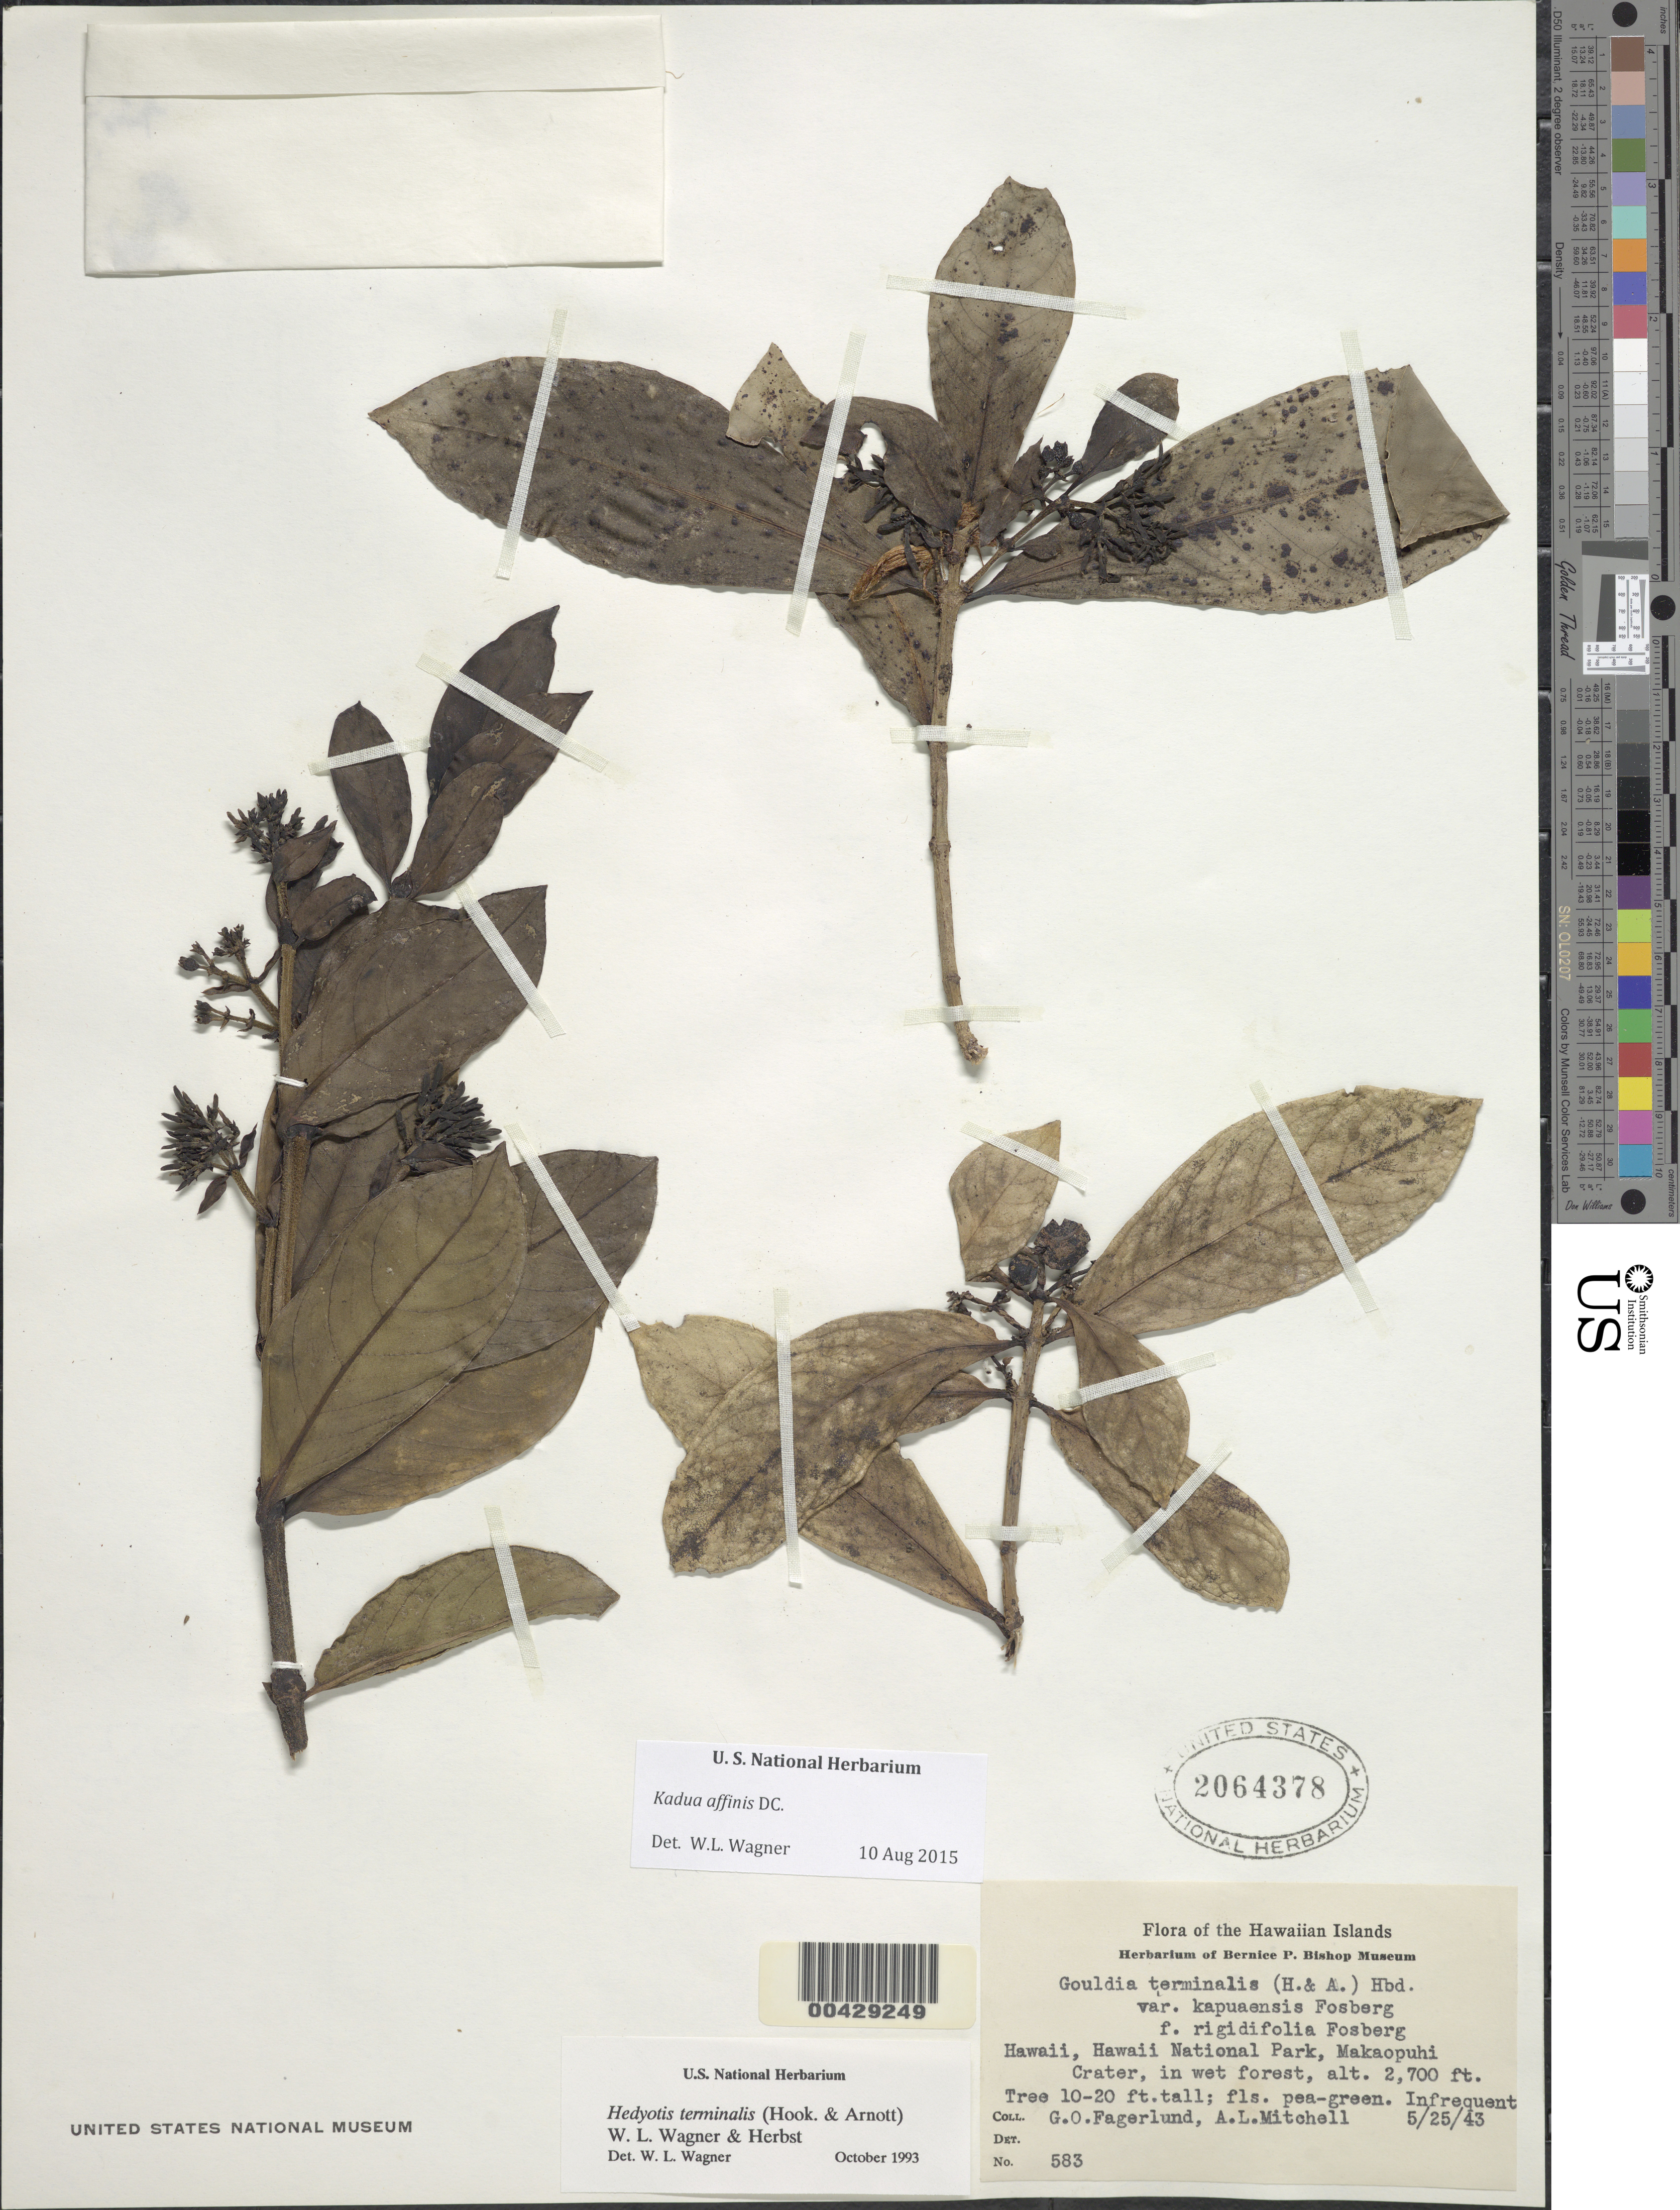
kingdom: Plantae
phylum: Tracheophyta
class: Magnoliopsida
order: Gentianales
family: Rubiaceae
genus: Kadua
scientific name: Kadua affinis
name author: DC.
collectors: G. Fagerlund & A. Mitchell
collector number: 583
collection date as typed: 25 May 1943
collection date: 1943-05-25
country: United States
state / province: Hawaii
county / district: Hawaii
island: Hawaii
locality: Hawaii National Park, Makaopuhi Crater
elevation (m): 823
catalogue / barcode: US 2064378